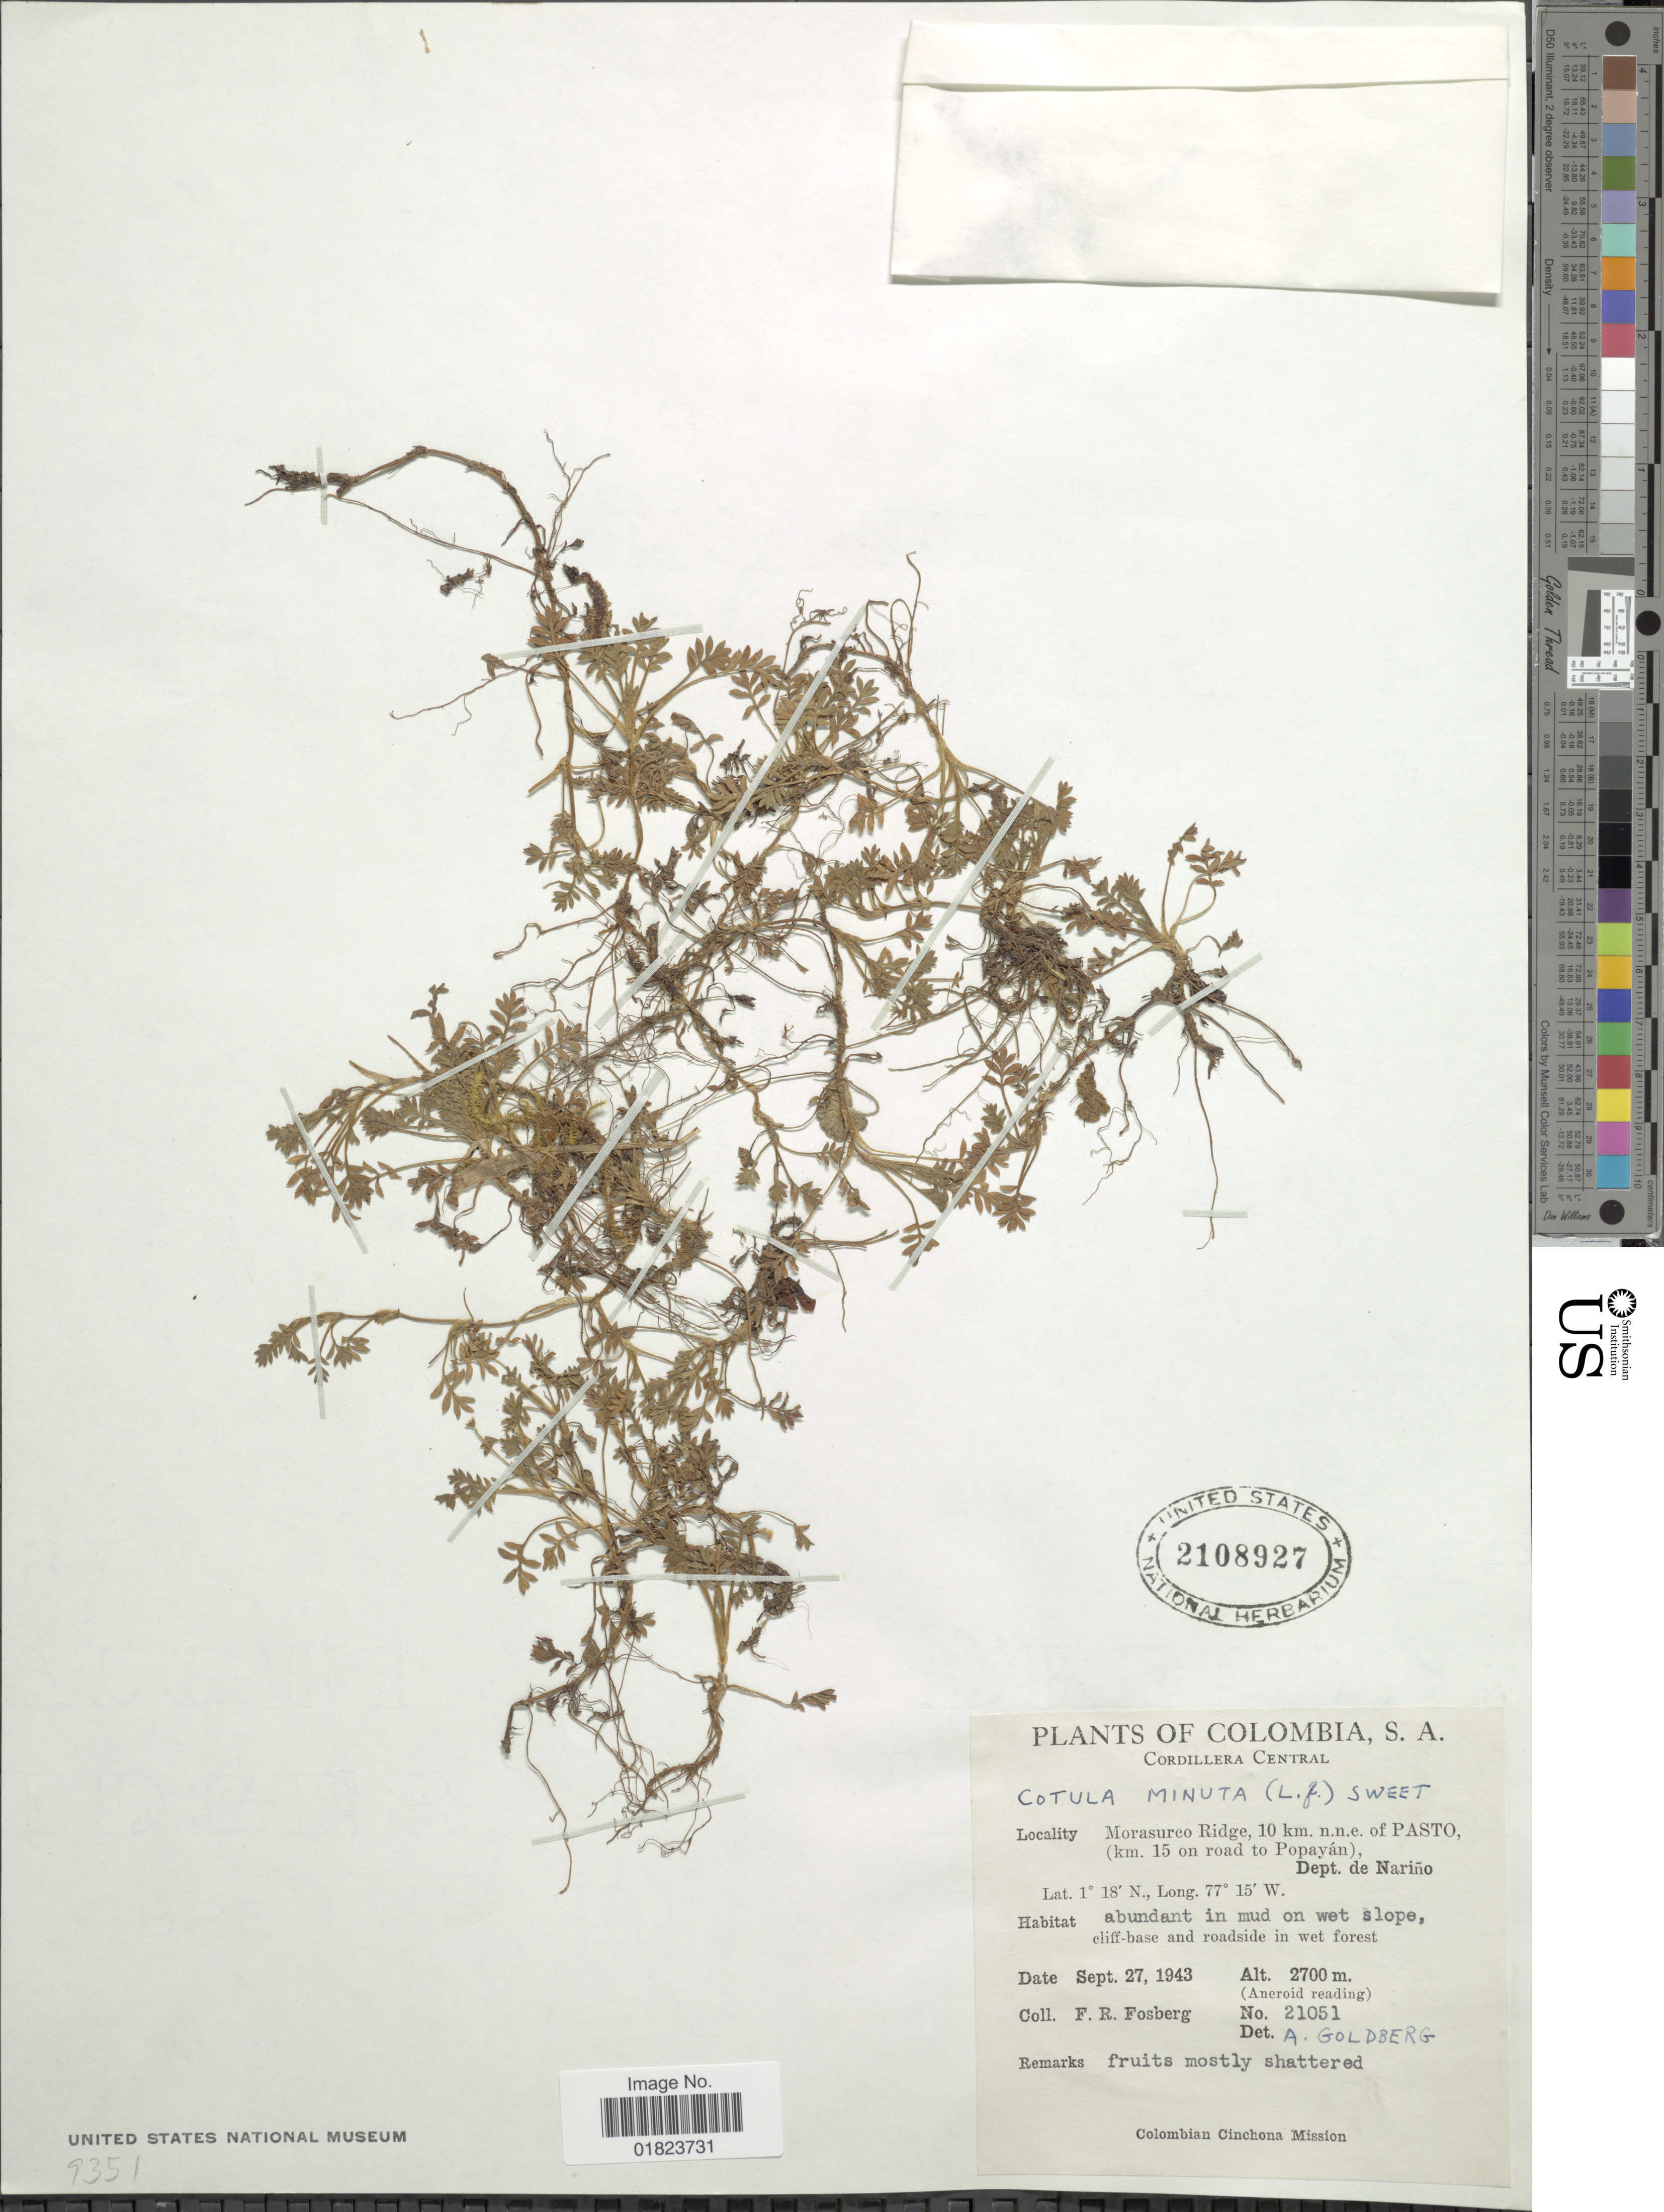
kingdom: Plantae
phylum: Tracheophyta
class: Magnoliopsida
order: Asterales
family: Asteraceae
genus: Cotula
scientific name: Cotula minuta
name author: G. Forst.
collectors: F. R. Fosberg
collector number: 21051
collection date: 1943-09-27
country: Colombia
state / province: Nariño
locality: Morasureo Ridge, 10 km n,n,e, of Pasto (km 15 on road to Popayan) Deprt. de Narino.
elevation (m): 2700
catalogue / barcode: US 2108927